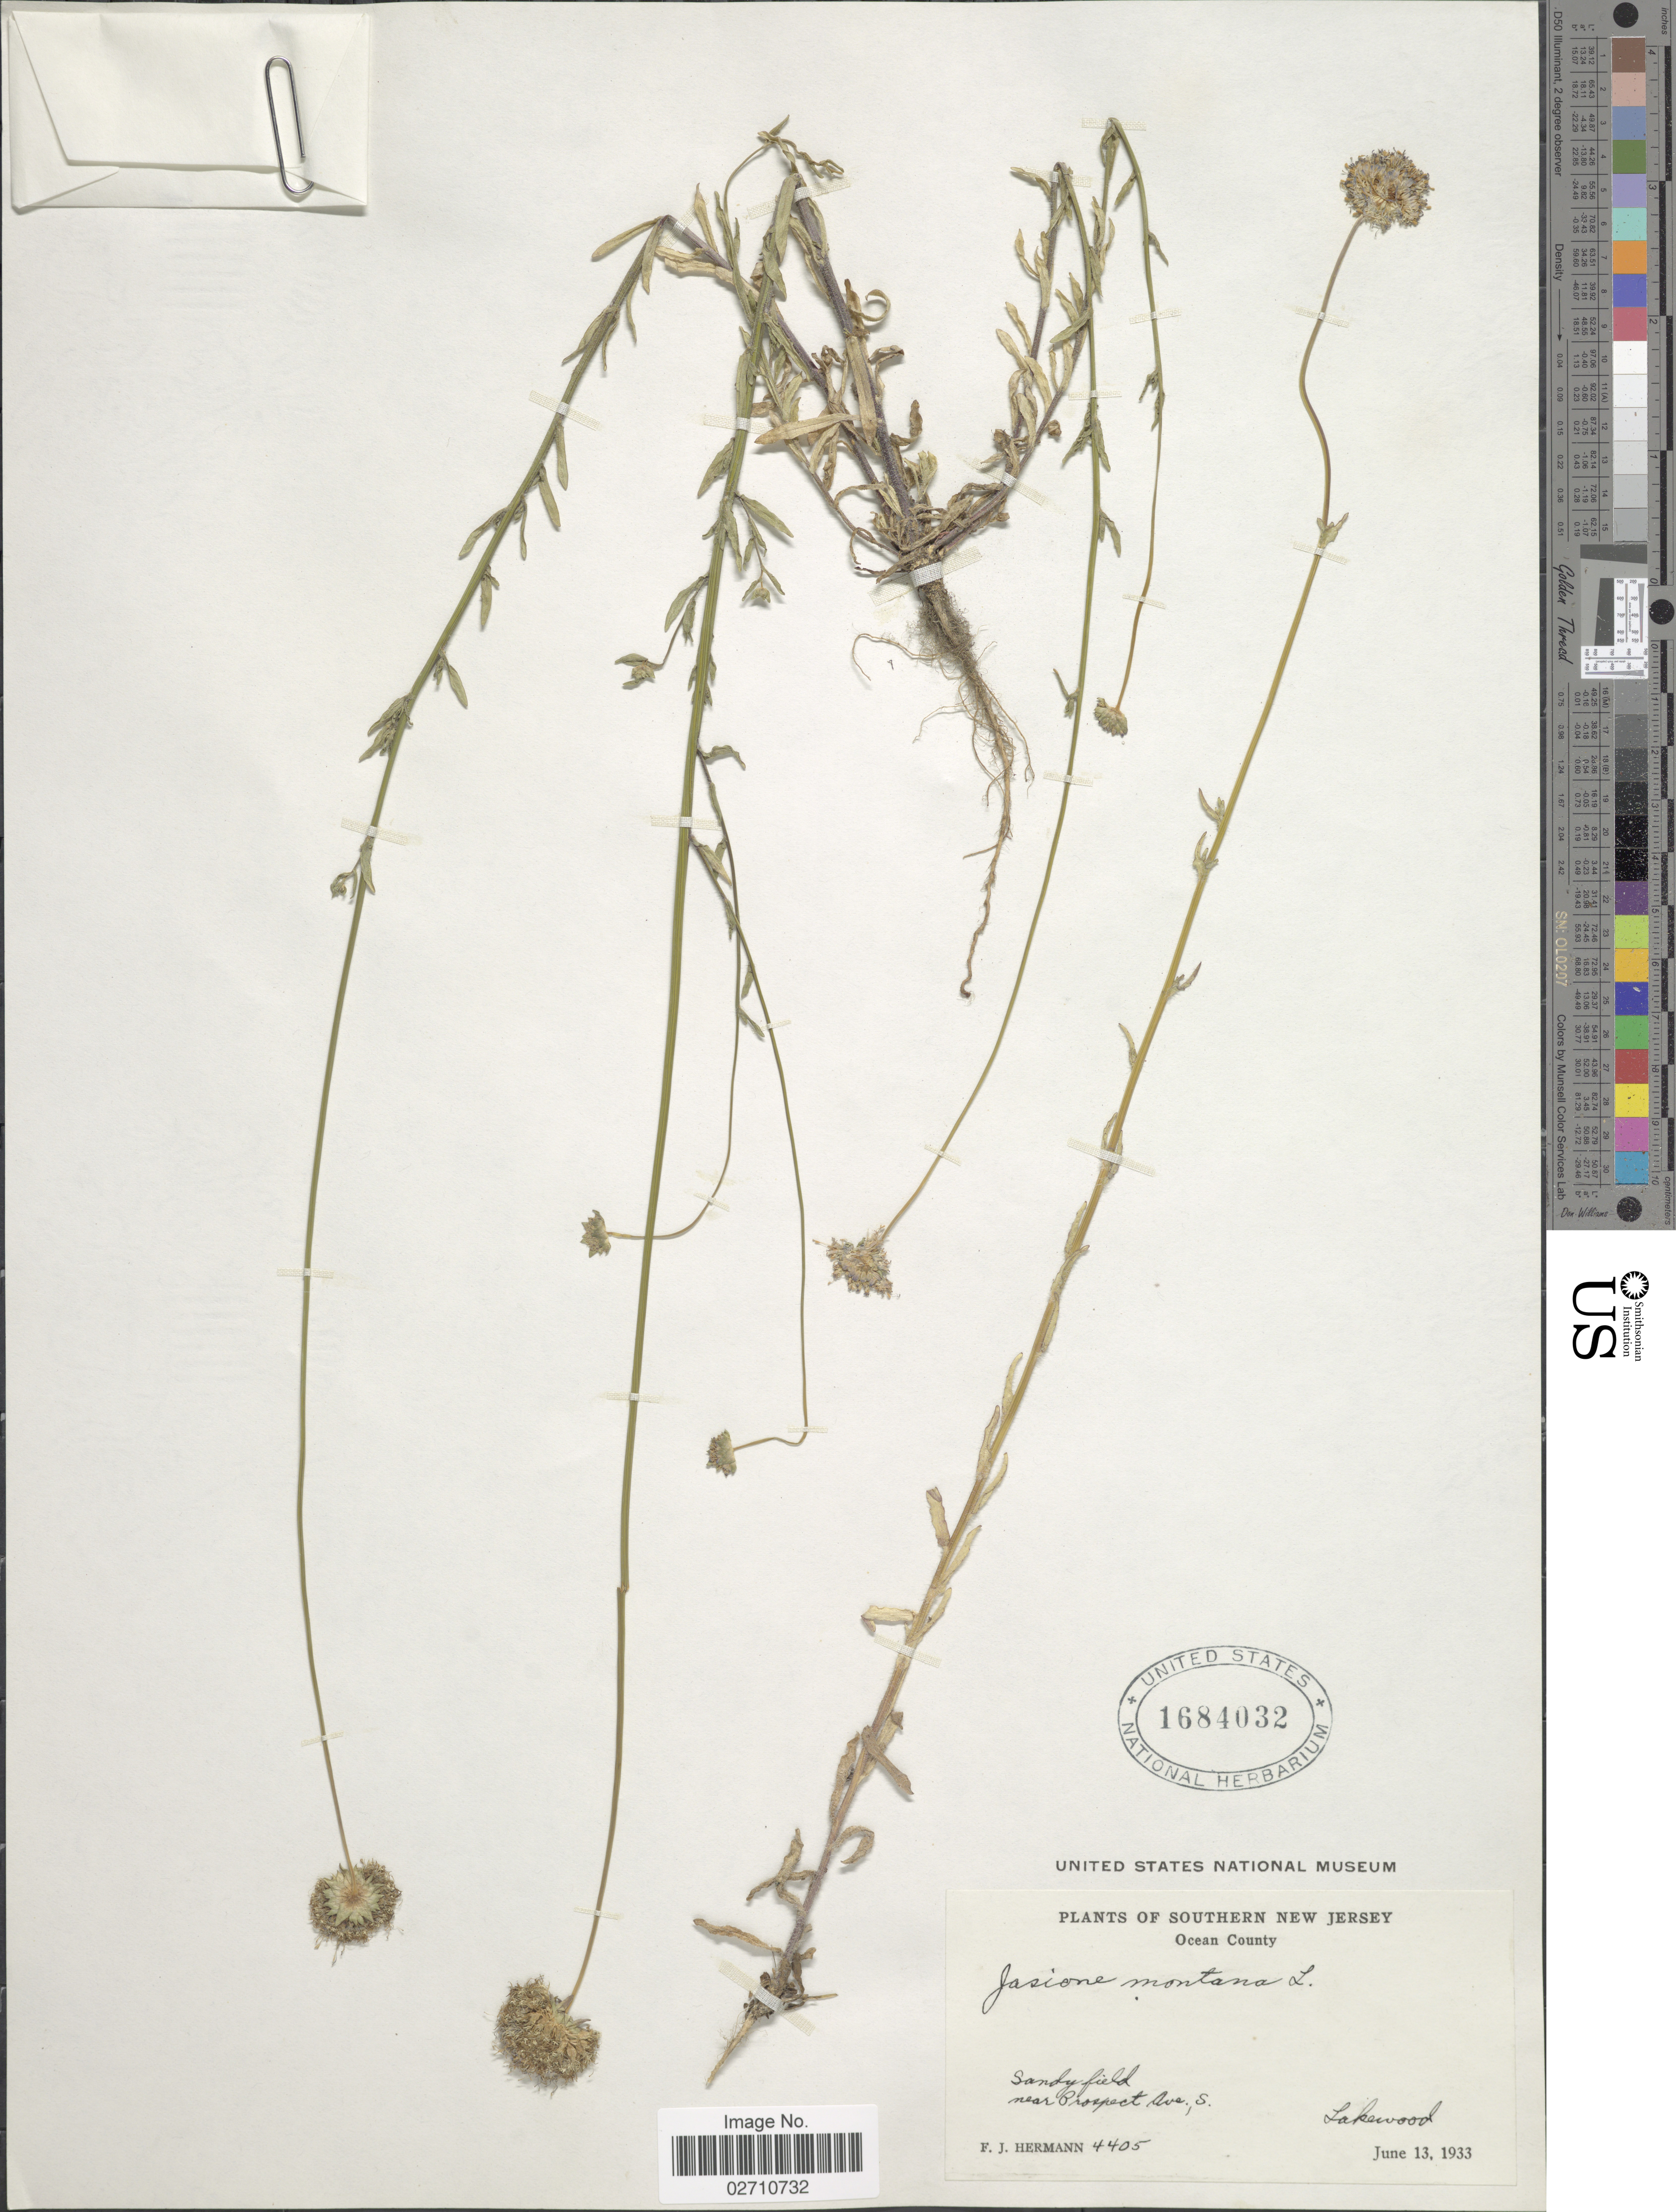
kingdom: Plantae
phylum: Tracheophyta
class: Magnoliopsida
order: Asterales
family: Campanulaceae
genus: Jasione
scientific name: Jasione montana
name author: L.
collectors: F. J. Hermann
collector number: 4405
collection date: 1933-06-13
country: United States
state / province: New Jersey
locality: Southern New Jersey. Ocean County. near Prospect Ave, S. Lakewood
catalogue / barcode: US 1684032